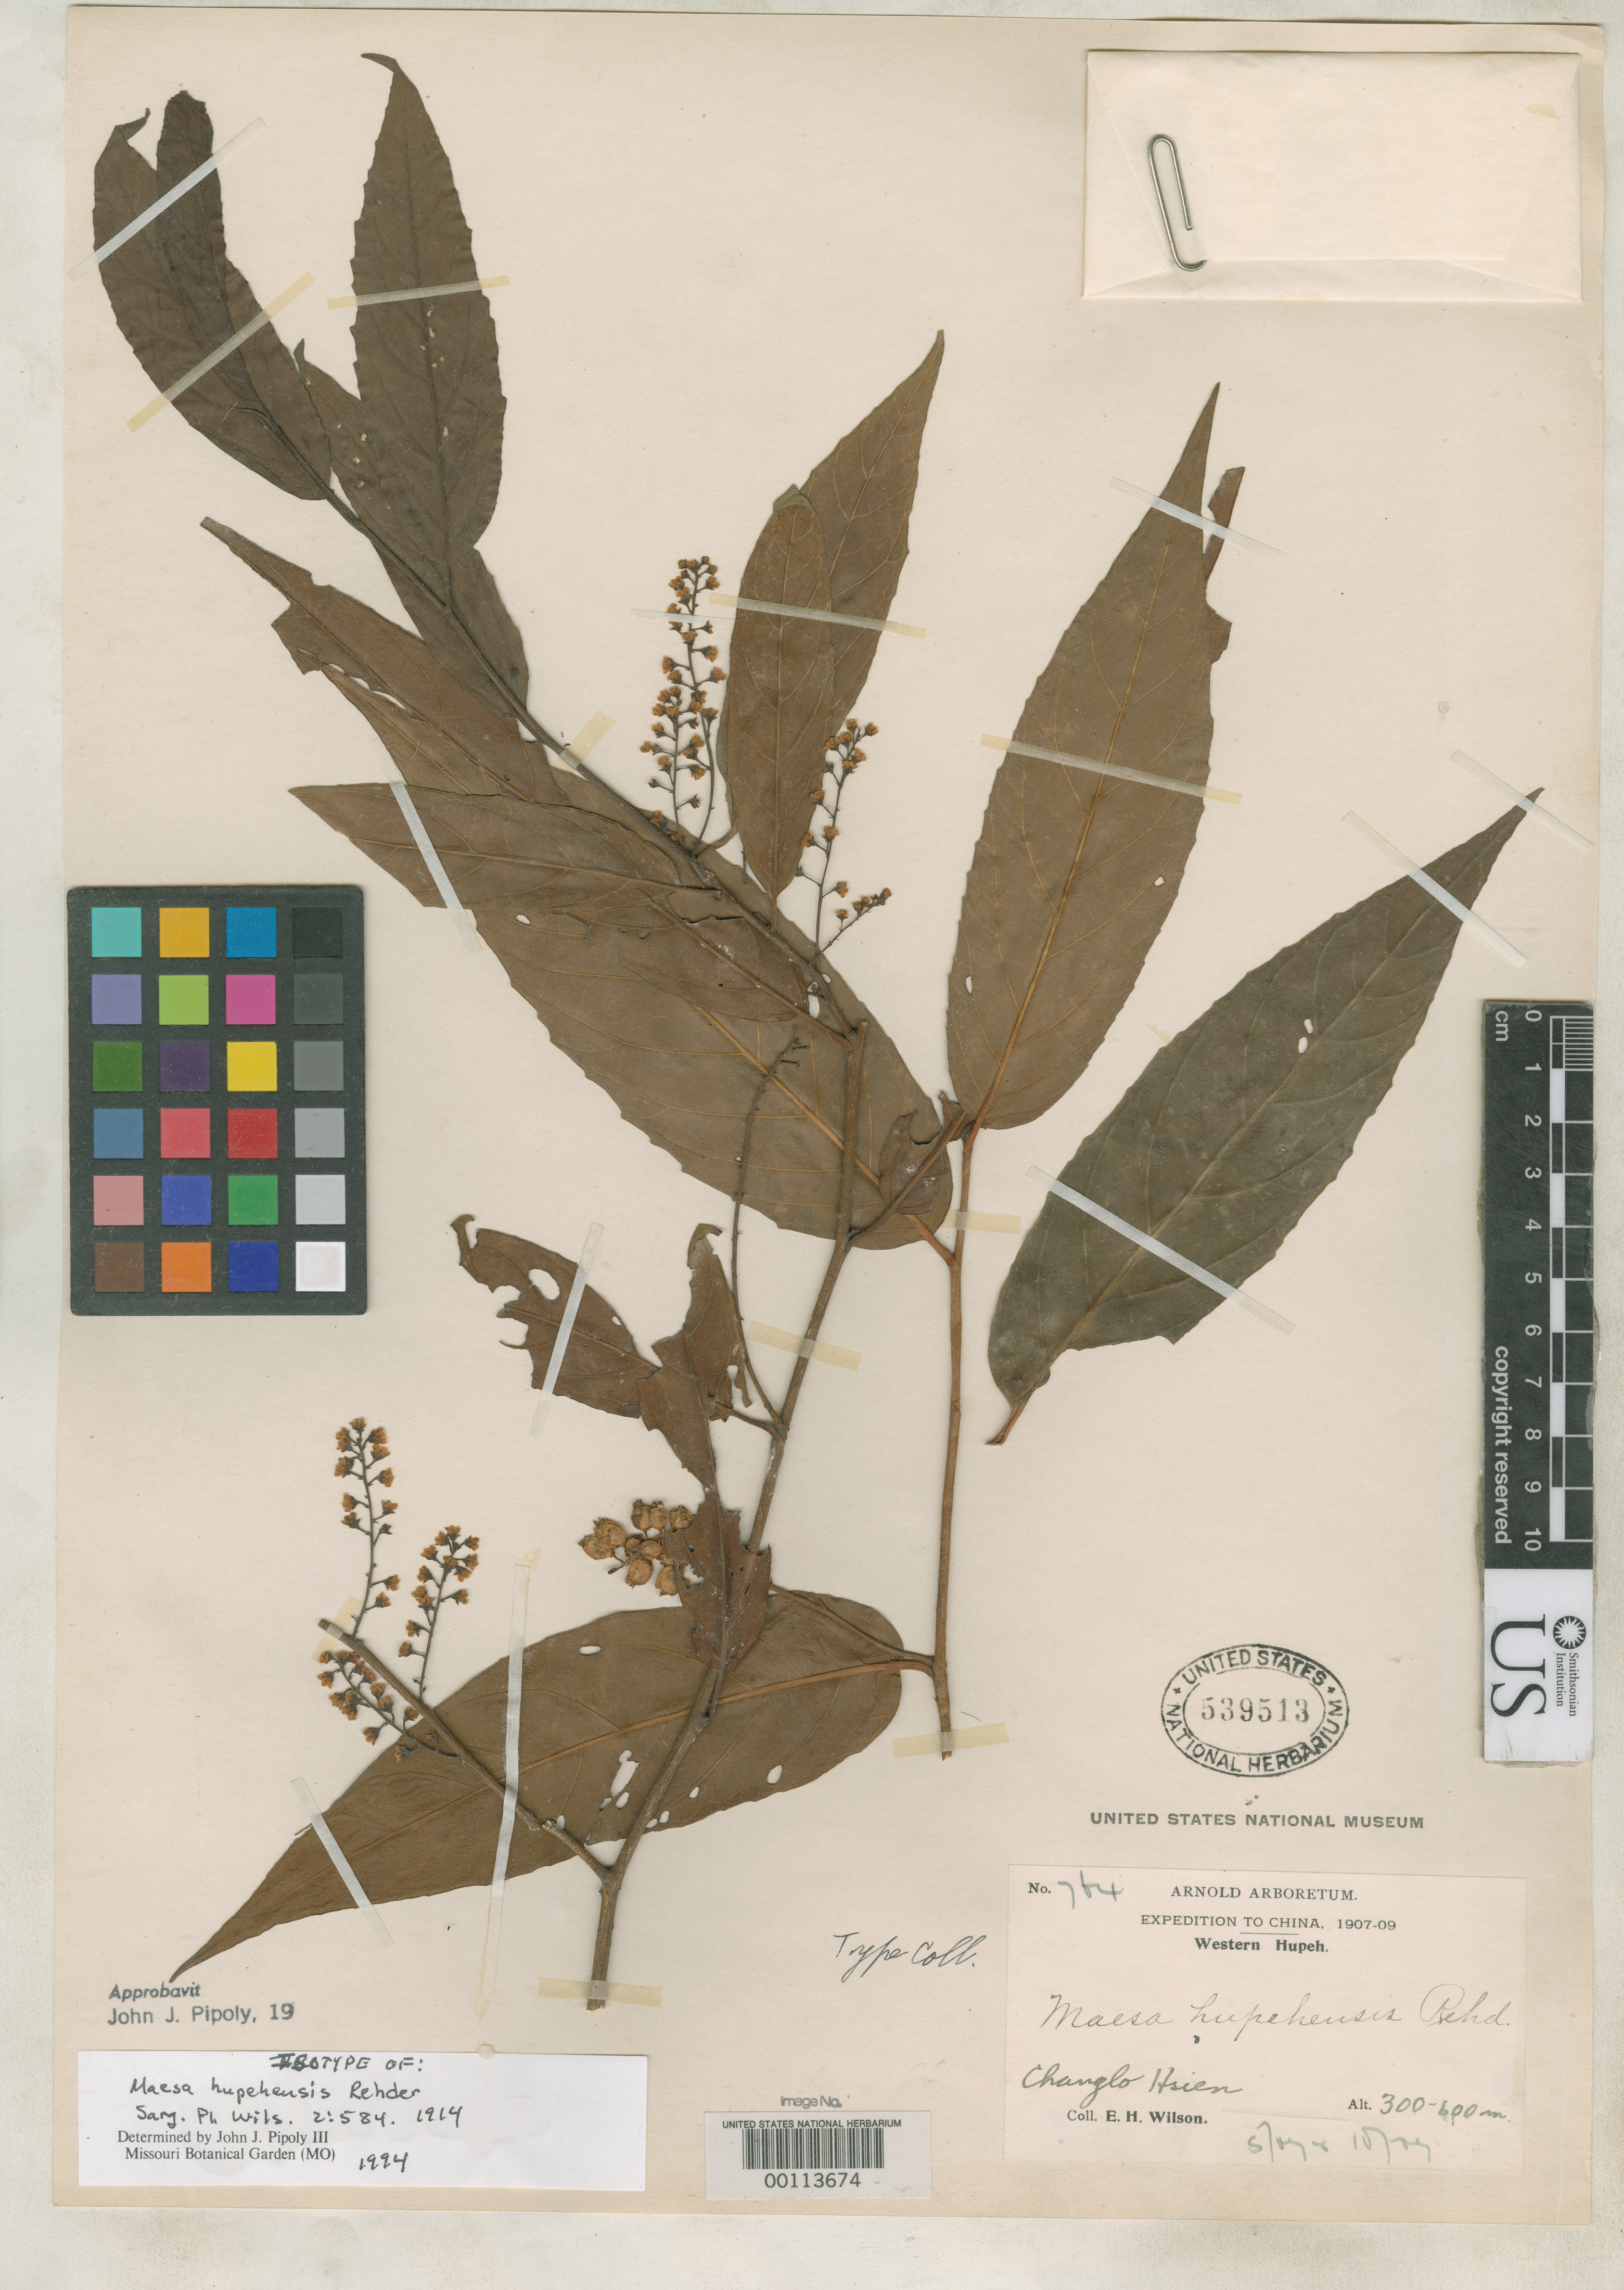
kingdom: Plantae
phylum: Tracheophyta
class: Magnoliopsida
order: Ericales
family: Primulaceae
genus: Maesa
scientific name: Maesa hupehensis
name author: Rehder in Sarg.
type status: Isotype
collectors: E. H. Wilson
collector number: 764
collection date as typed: May 1907 to -- Oct 1907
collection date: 1907-05/1907-10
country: China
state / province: Hubei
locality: Changlo Hsien.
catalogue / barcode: US 539513